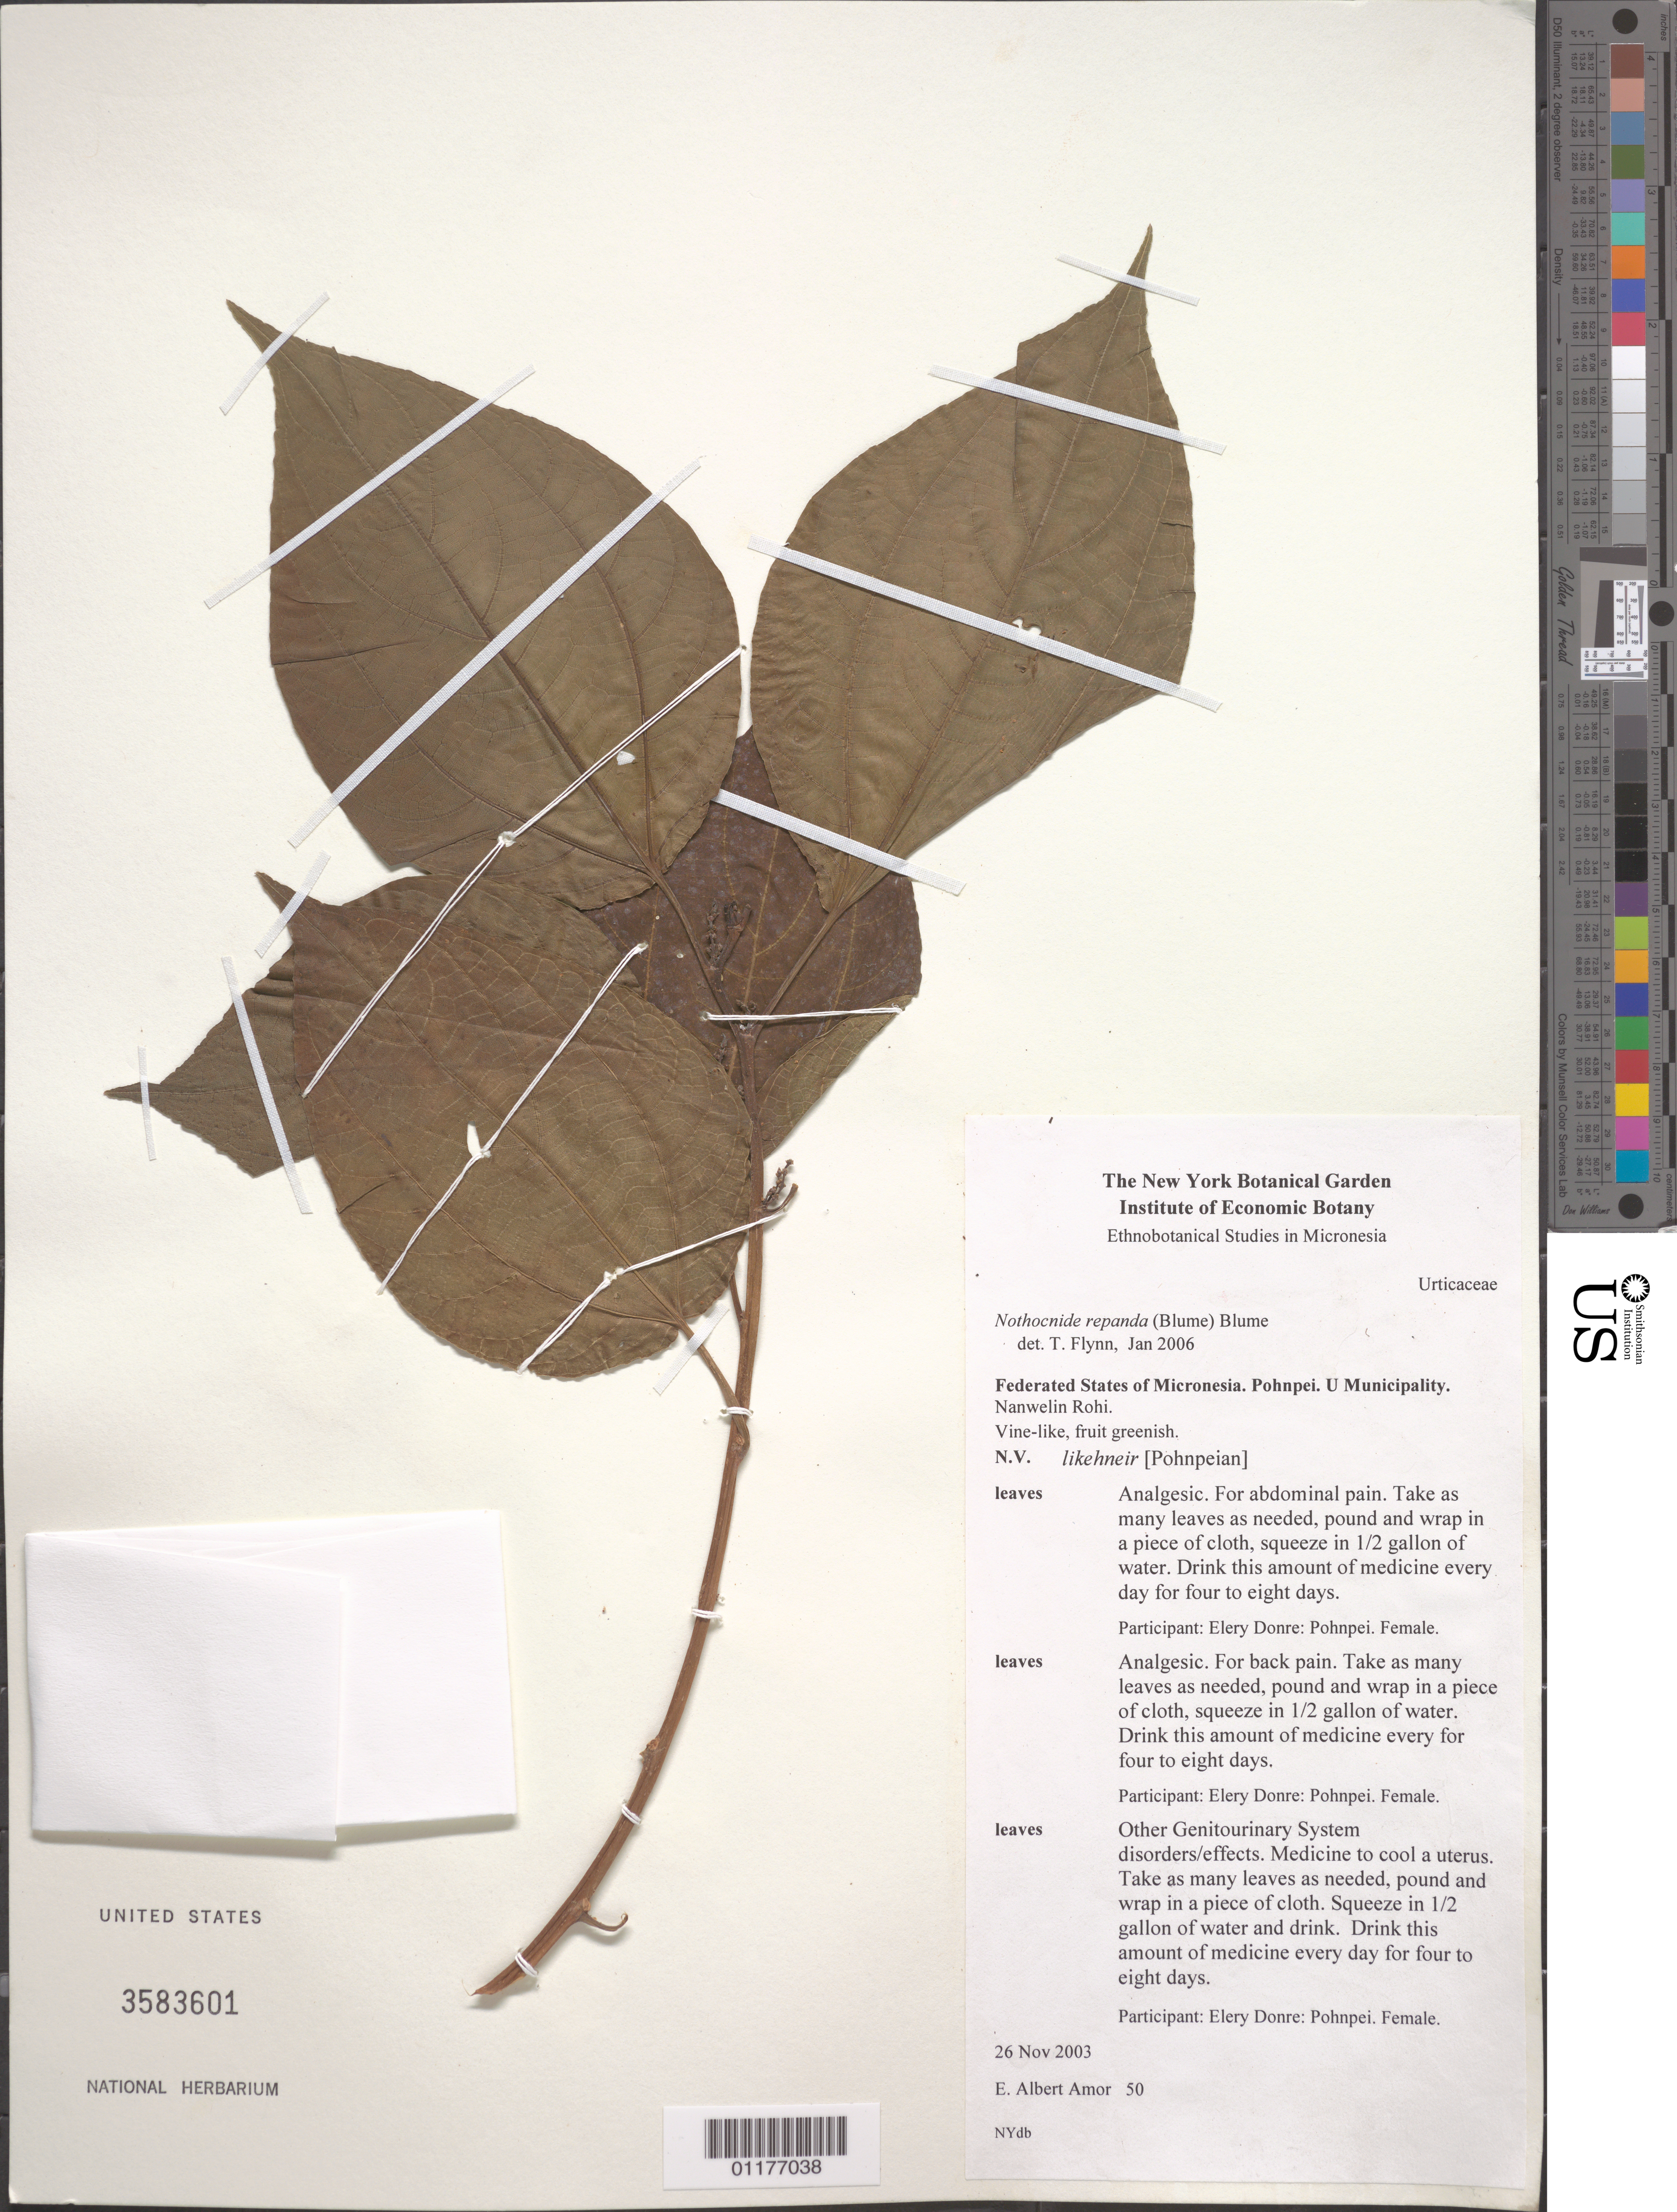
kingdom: Plantae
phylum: Tracheophyta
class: Magnoliopsida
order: Rosales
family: Urticaceae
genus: Nothocnide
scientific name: Nothocnide repanda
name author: (Blume) Blume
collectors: E. A. Amor & E. Donre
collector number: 50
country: Micronesia, Federated States of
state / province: Pohnpei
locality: Nanwelin Rohi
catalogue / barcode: US 3583601